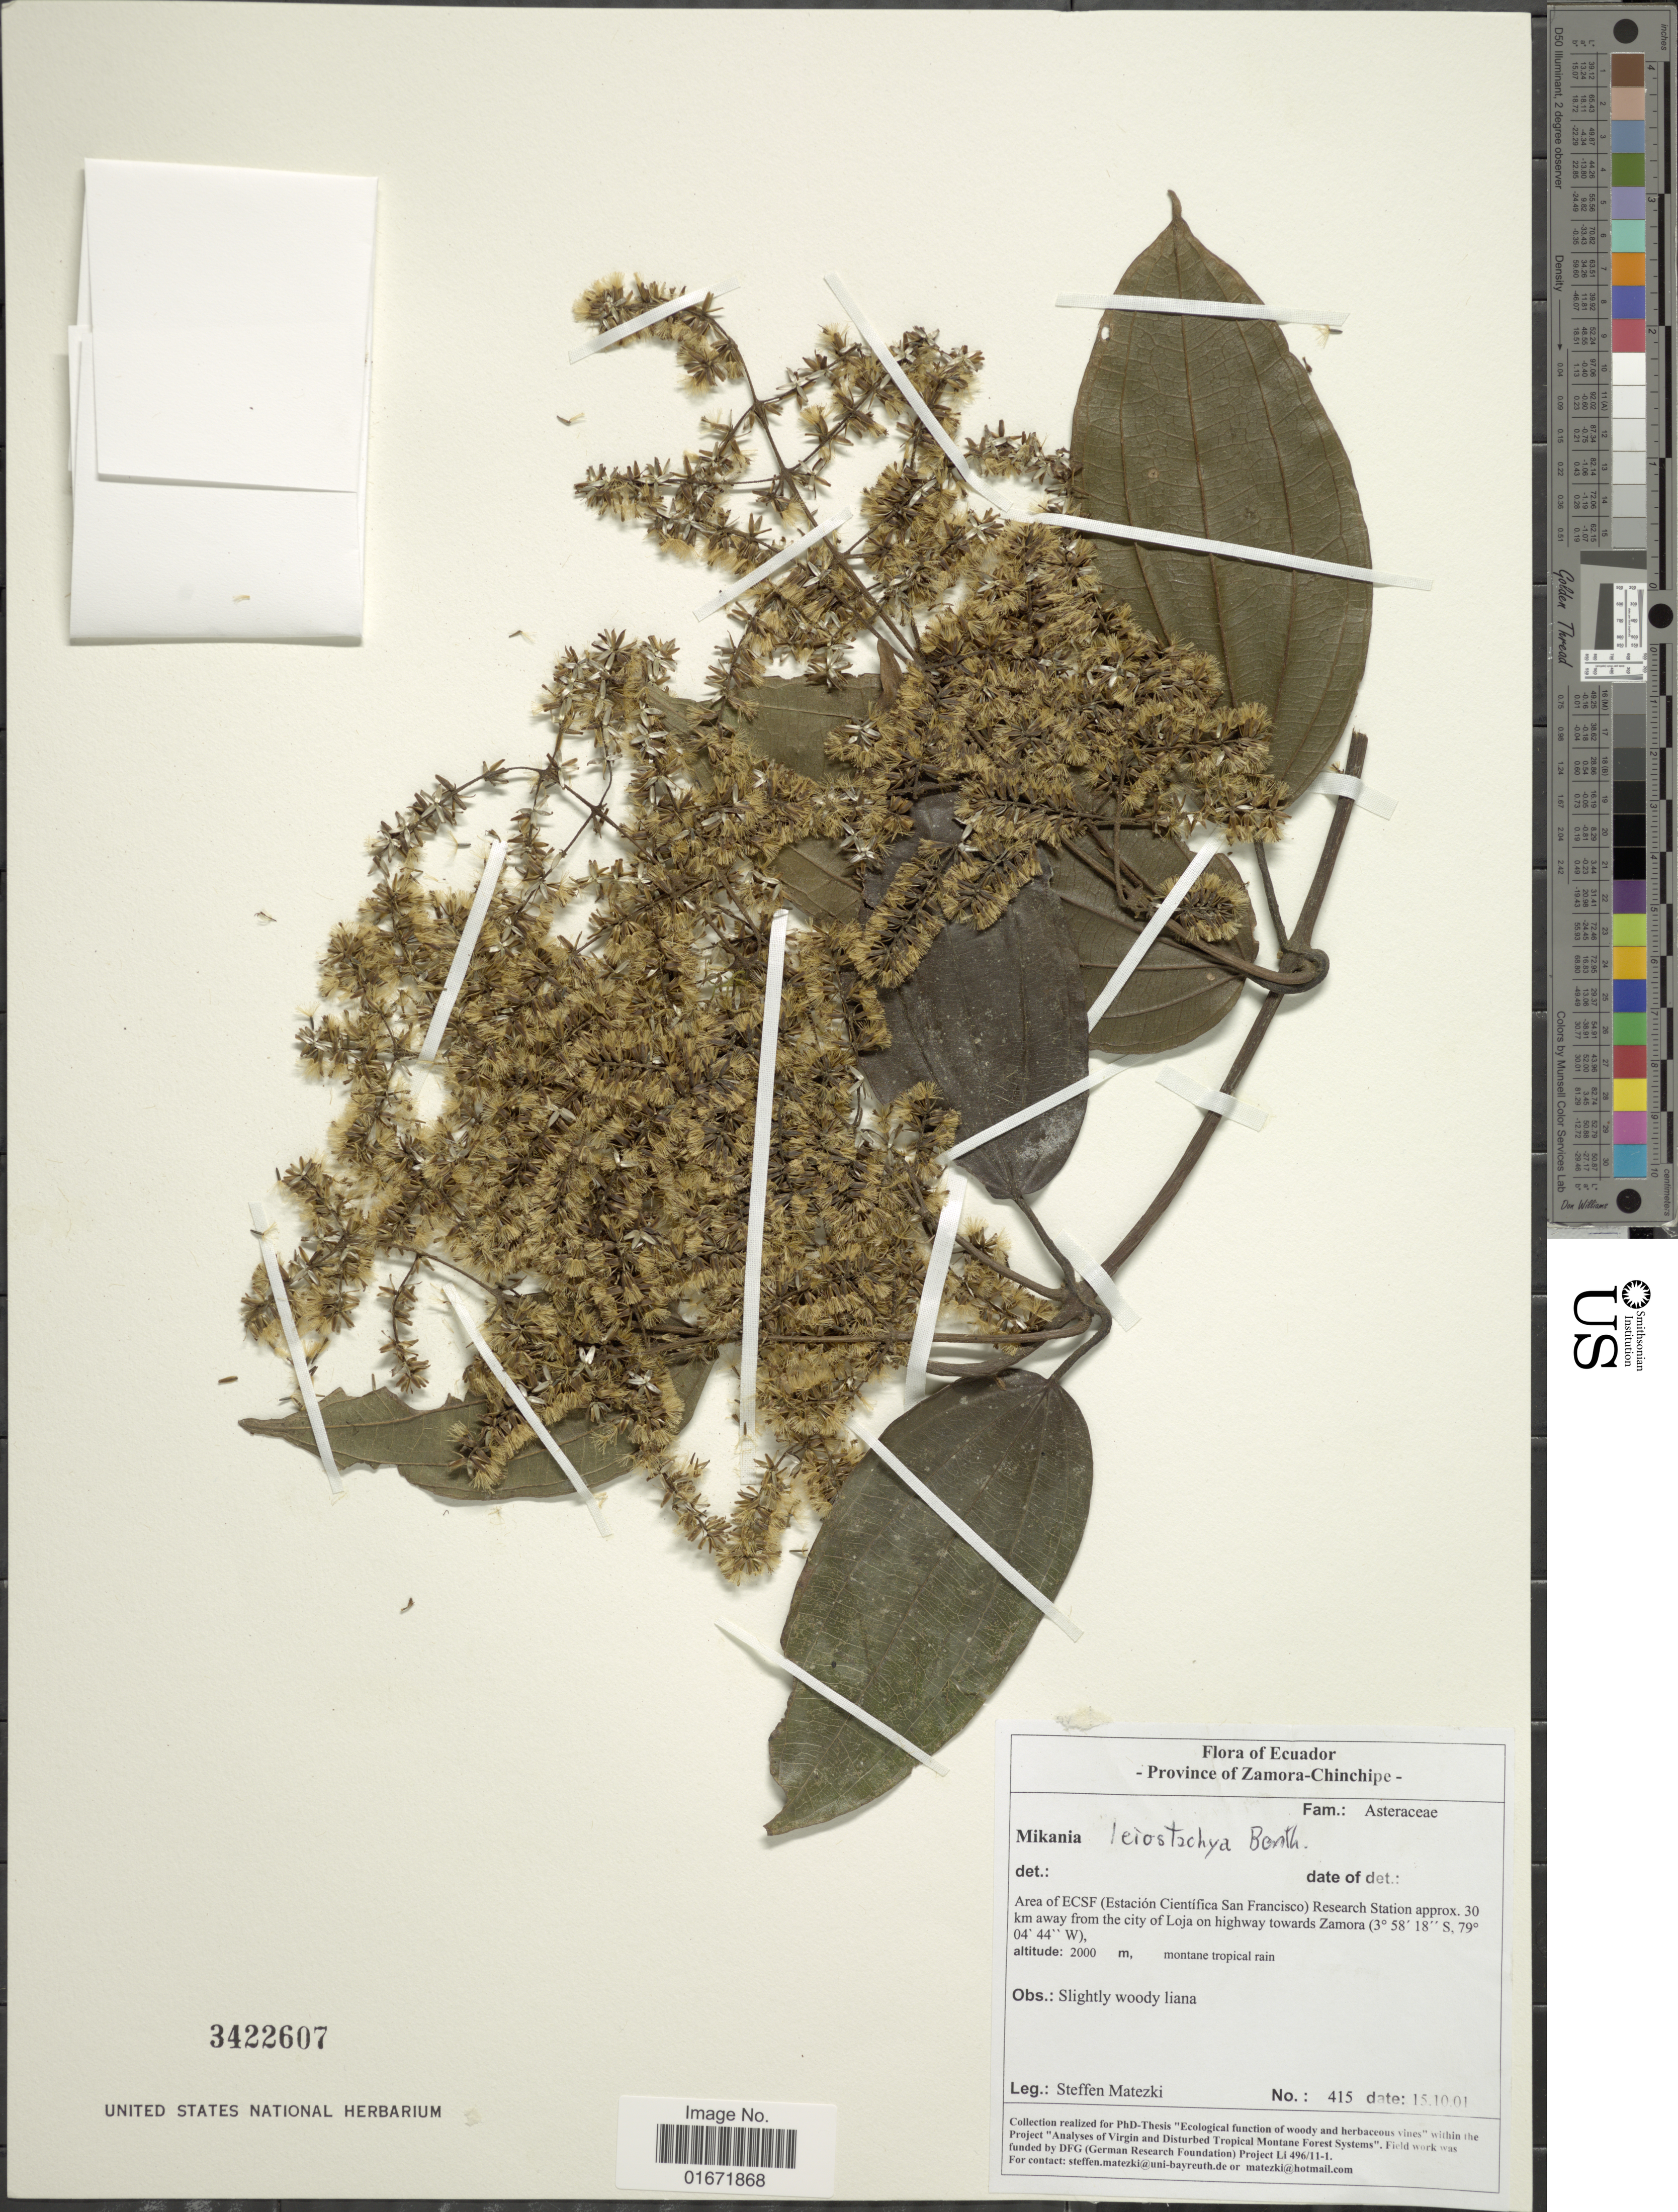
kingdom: Plantae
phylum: Tracheophyta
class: Magnoliopsida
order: Asterales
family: Asteraceae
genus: Mikania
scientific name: Mikania leiostachya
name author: Benth.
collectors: S. Matezki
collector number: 415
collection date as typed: Transcribed d/m/y: 15/10/1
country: Ecuador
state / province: Zamora-Chinchipe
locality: Province of Zamora-Chinchipe. Area of ECSF (Estación Cientifica San Francisco) Research Station approx. 30 km away from the city of Loja on highway towards Zamora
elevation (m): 2000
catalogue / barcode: US 3422607